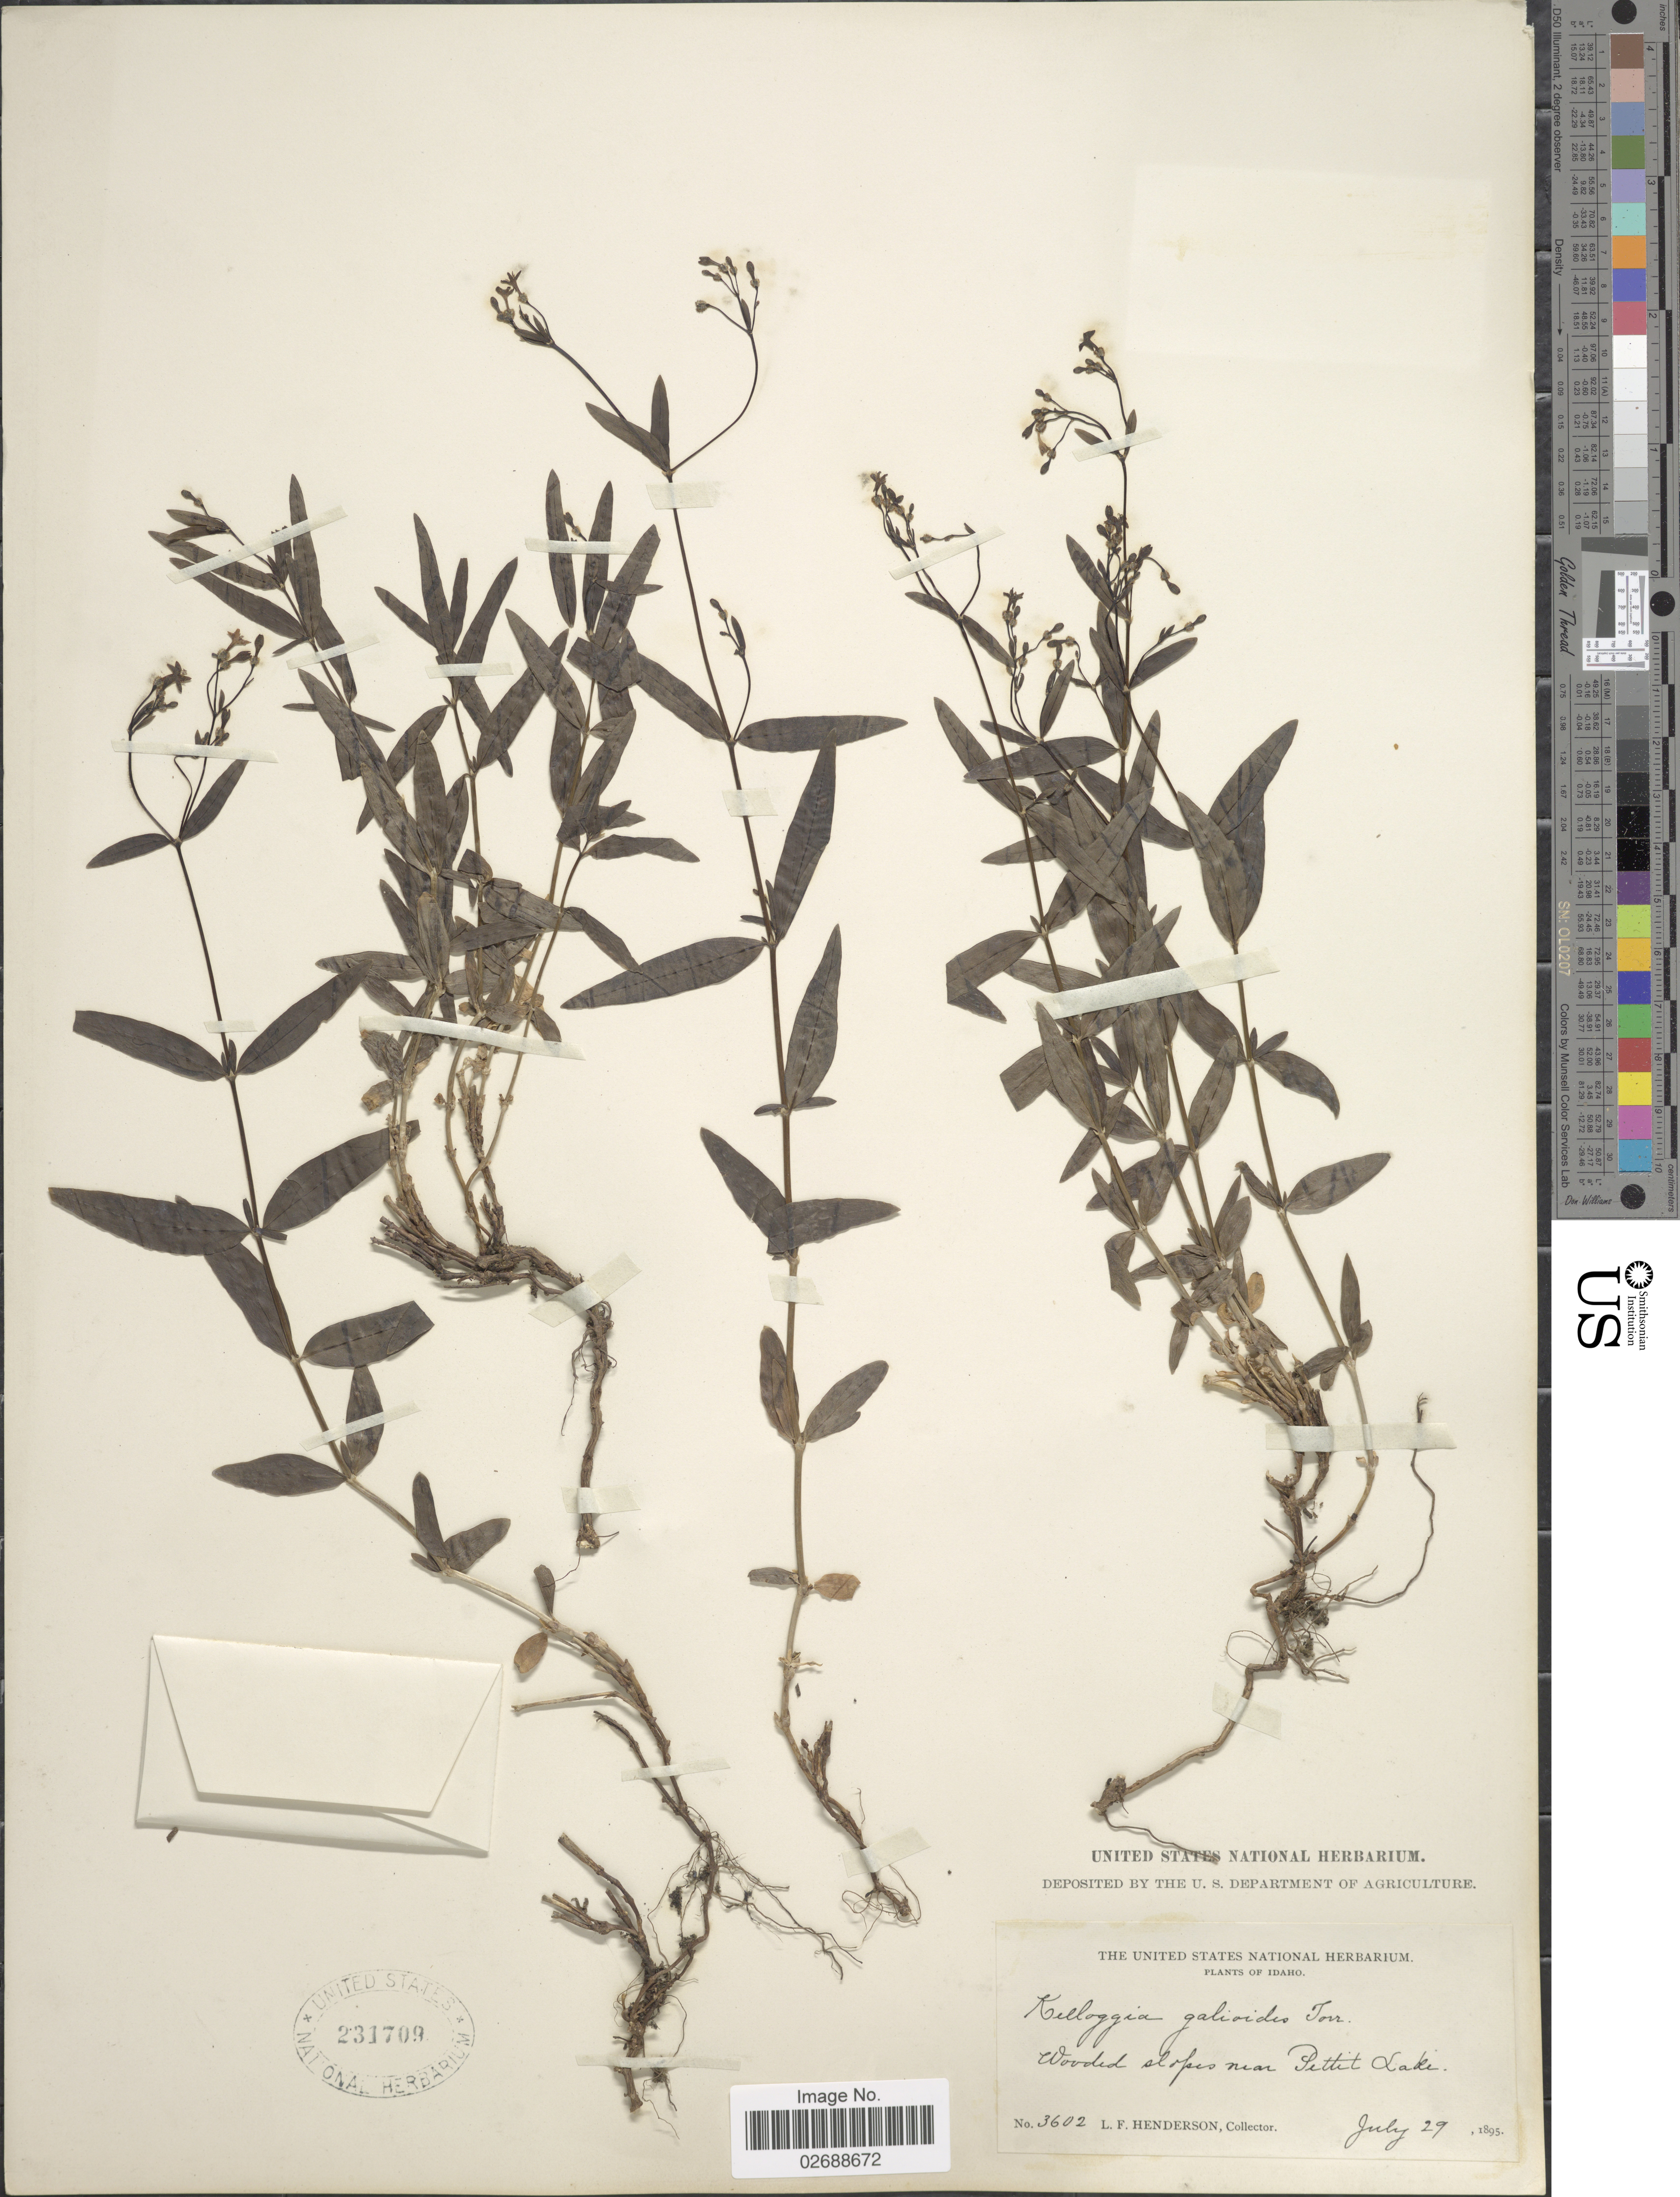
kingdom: Plantae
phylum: Tracheophyta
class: Magnoliopsida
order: Gentianales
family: Rubiaceae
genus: Kelloggia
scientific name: Kelloggia galioides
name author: Torr.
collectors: L. Henderson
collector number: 3602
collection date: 1895-07-29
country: United States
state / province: Idaho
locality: Wooded slope near Pettit Lake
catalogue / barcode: US 231709